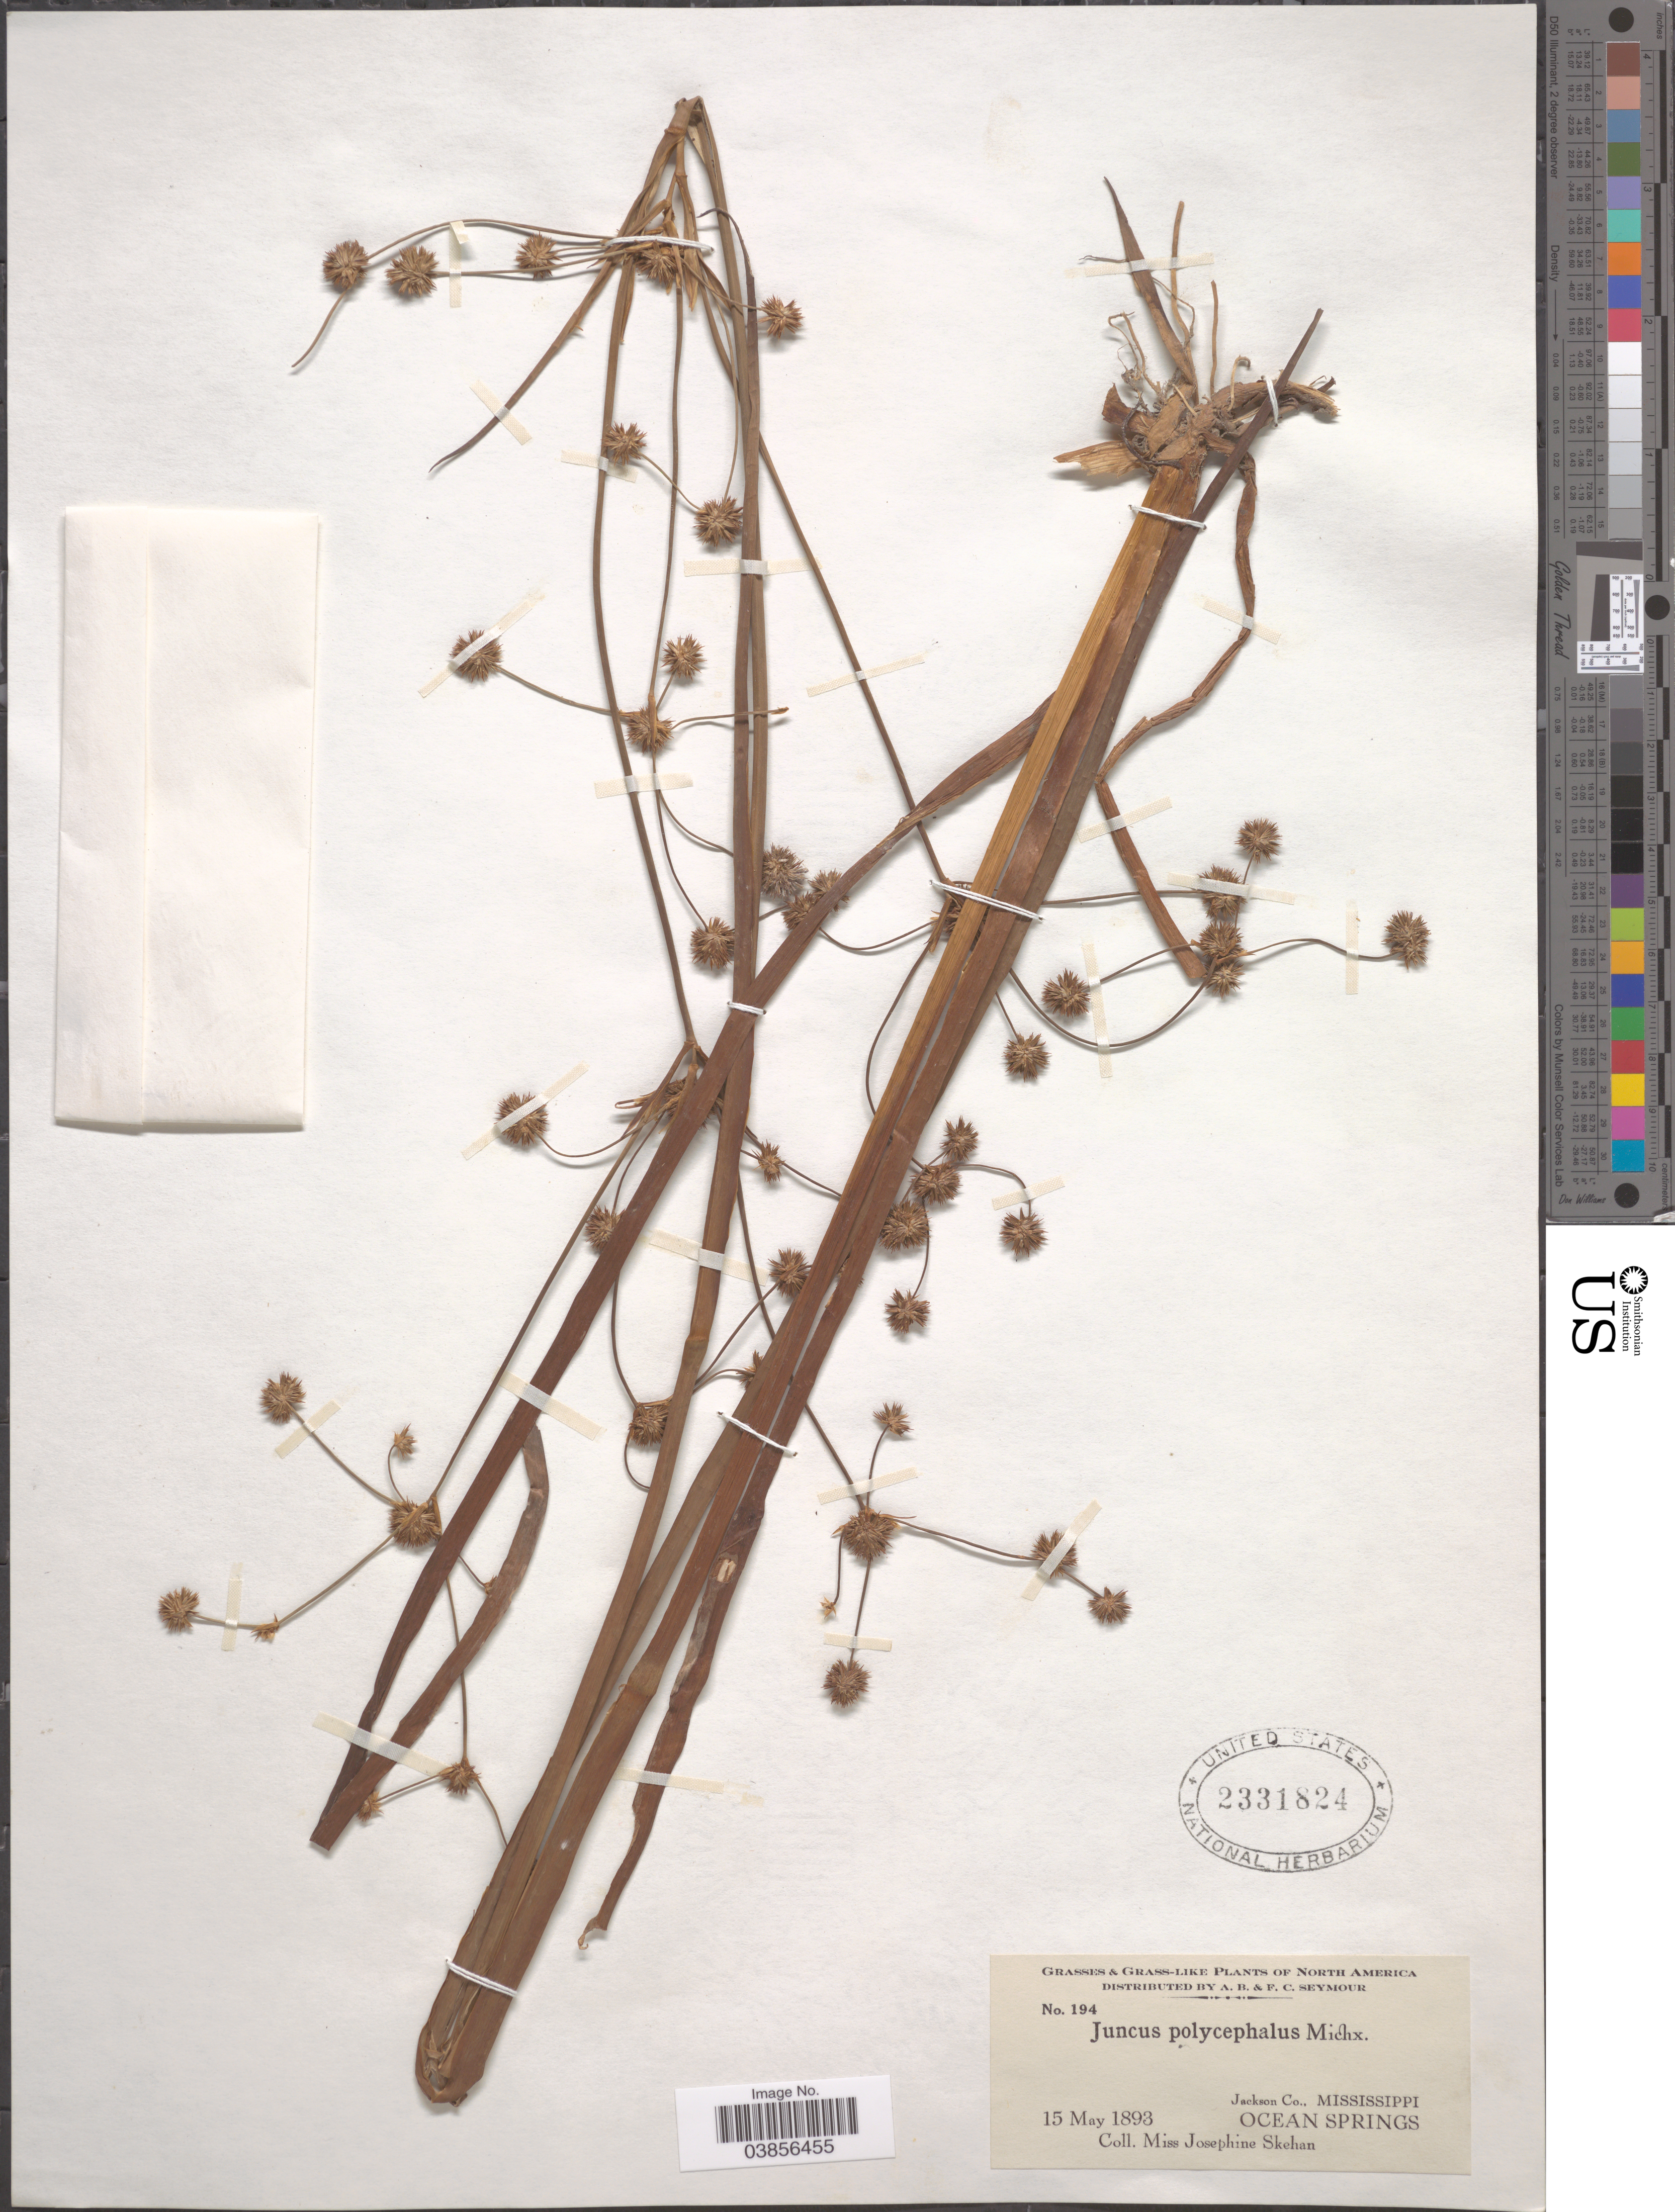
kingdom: Plantae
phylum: Tracheophyta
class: Liliopsida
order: Poales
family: Juncaceae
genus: Juncus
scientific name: Juncus polycephalus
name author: Michx.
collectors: J. Skehan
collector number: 194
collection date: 1893-05-15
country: United States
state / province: Mississippi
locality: Jackson Co. Ocean Springs.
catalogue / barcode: US 2331824